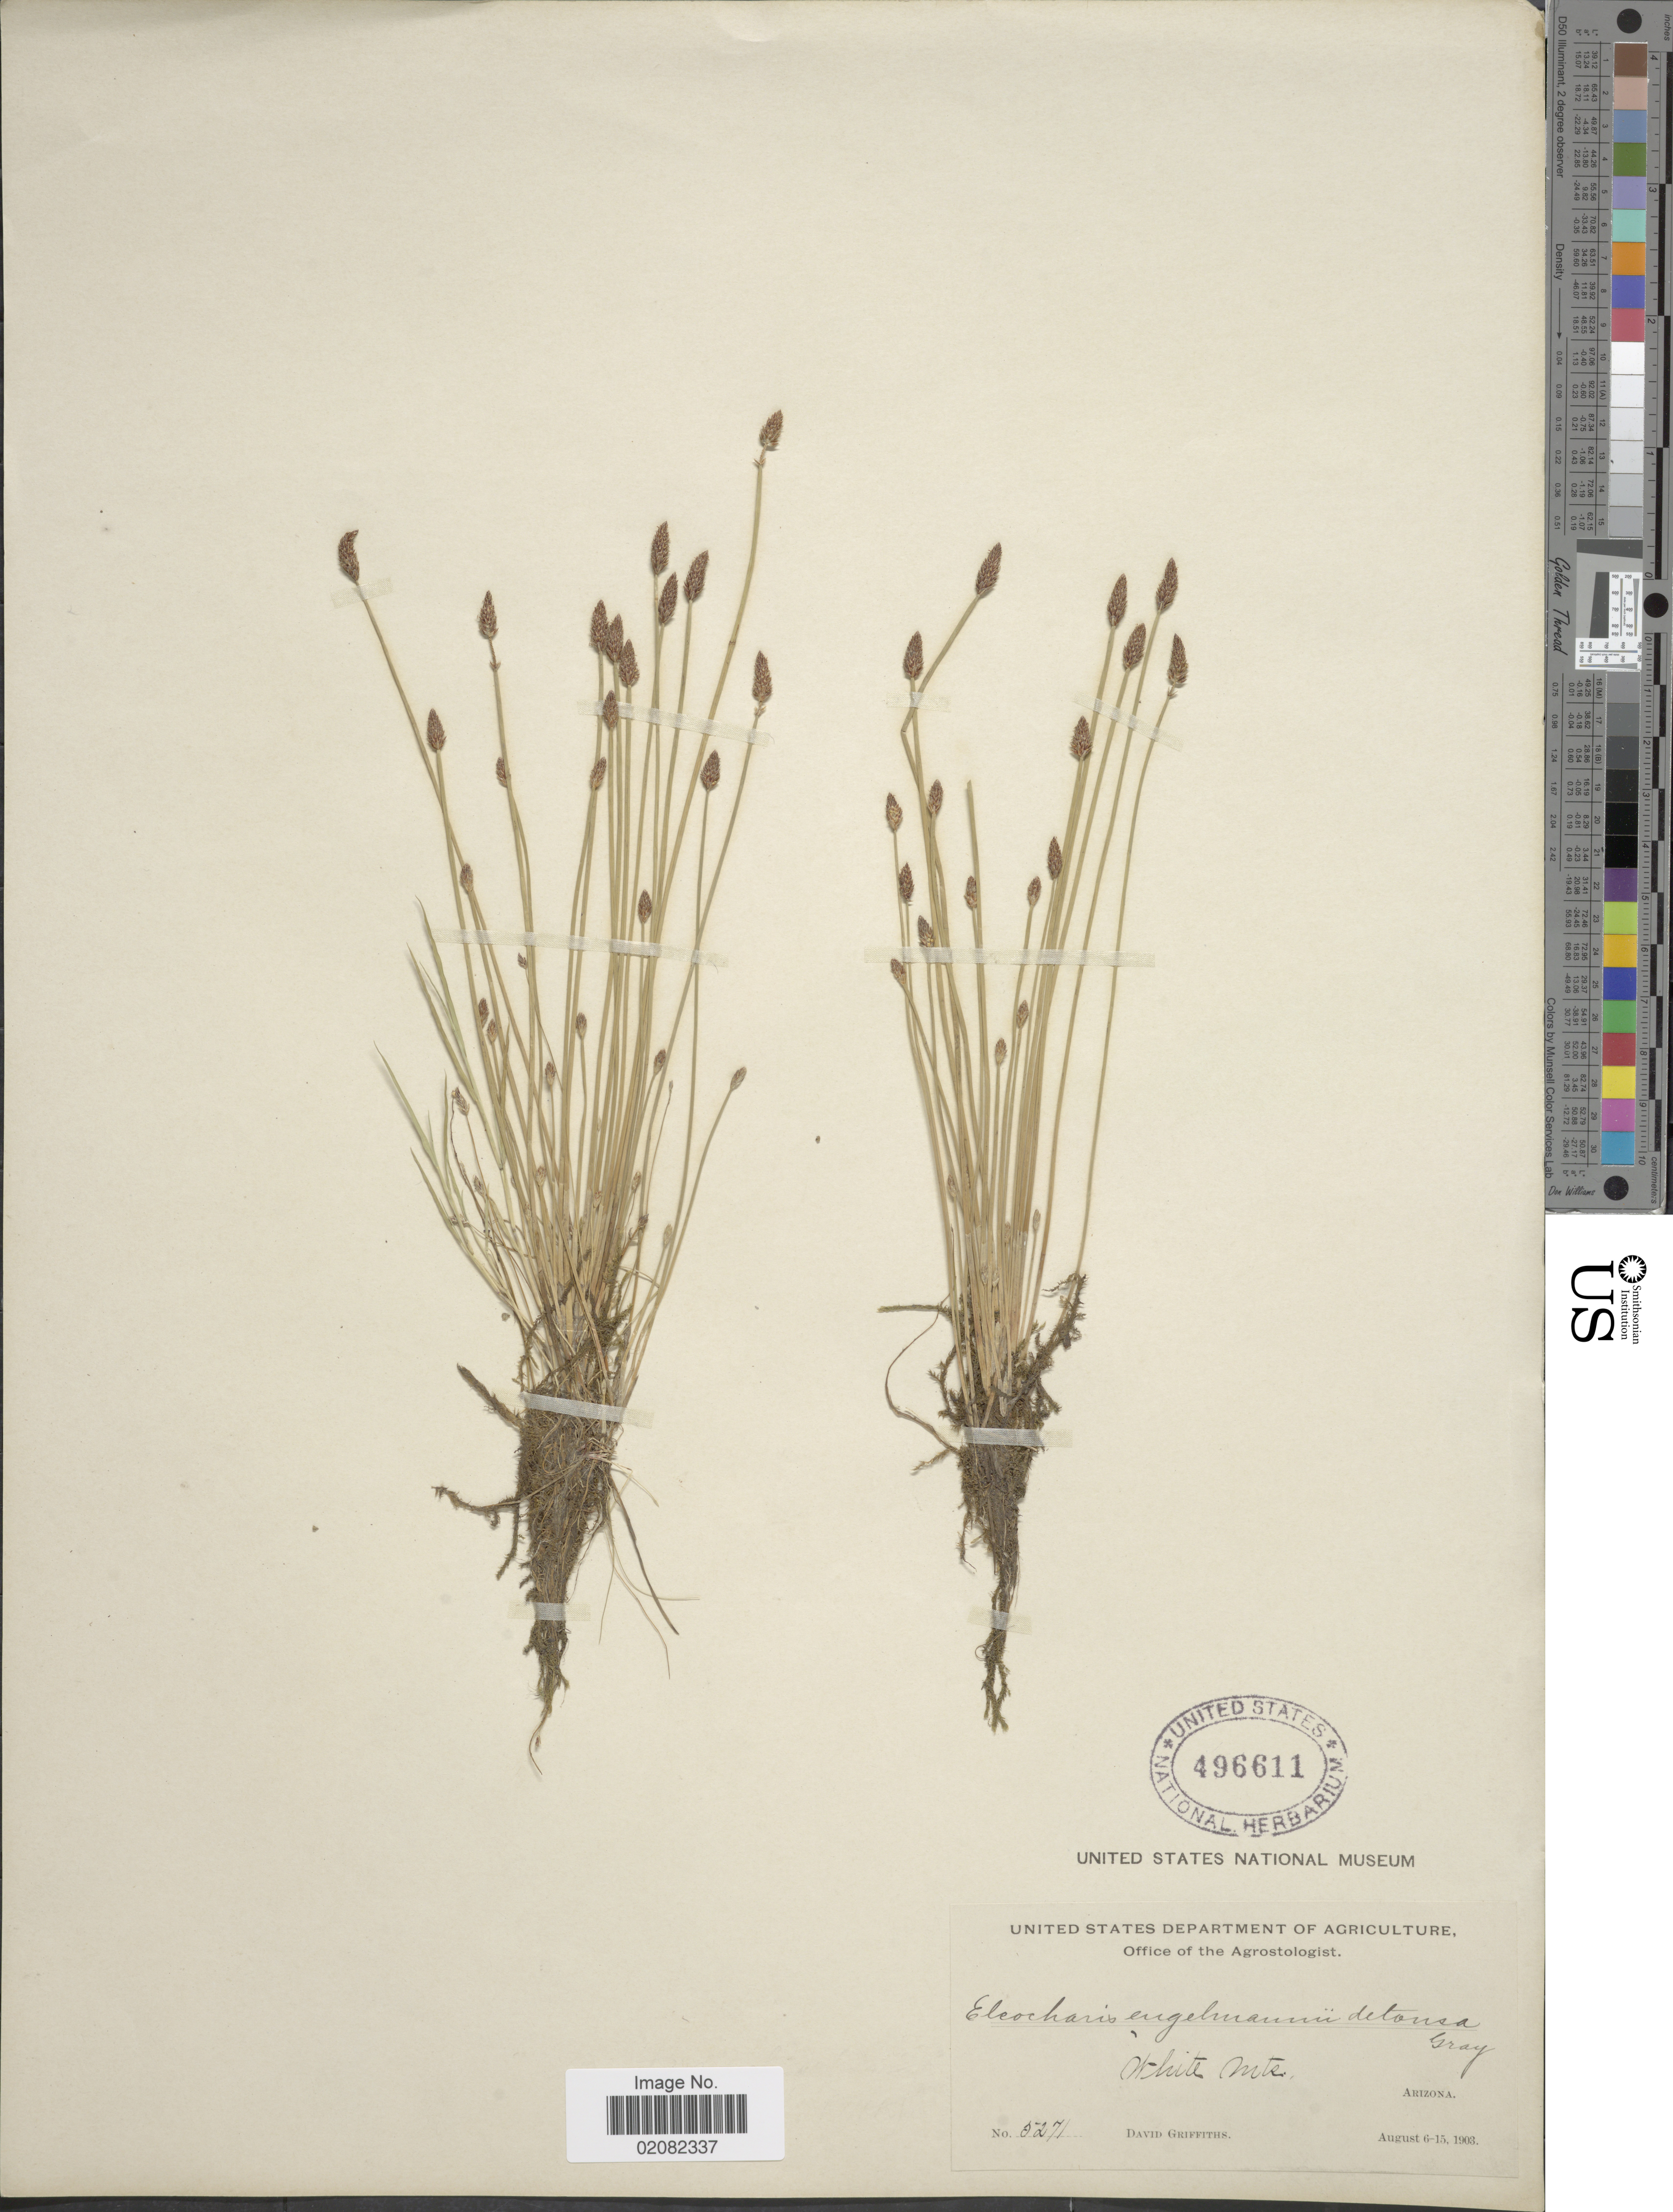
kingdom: Plantae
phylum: Tracheophyta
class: Liliopsida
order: Poales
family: Cyperaceae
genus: Eleocharis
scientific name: Eleocharis engelmannii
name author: Steud.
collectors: D. Griffiths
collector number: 5271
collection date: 1903-08-06/1903-08-15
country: United States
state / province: Arizona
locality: White Mts., Arizona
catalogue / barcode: US 496611